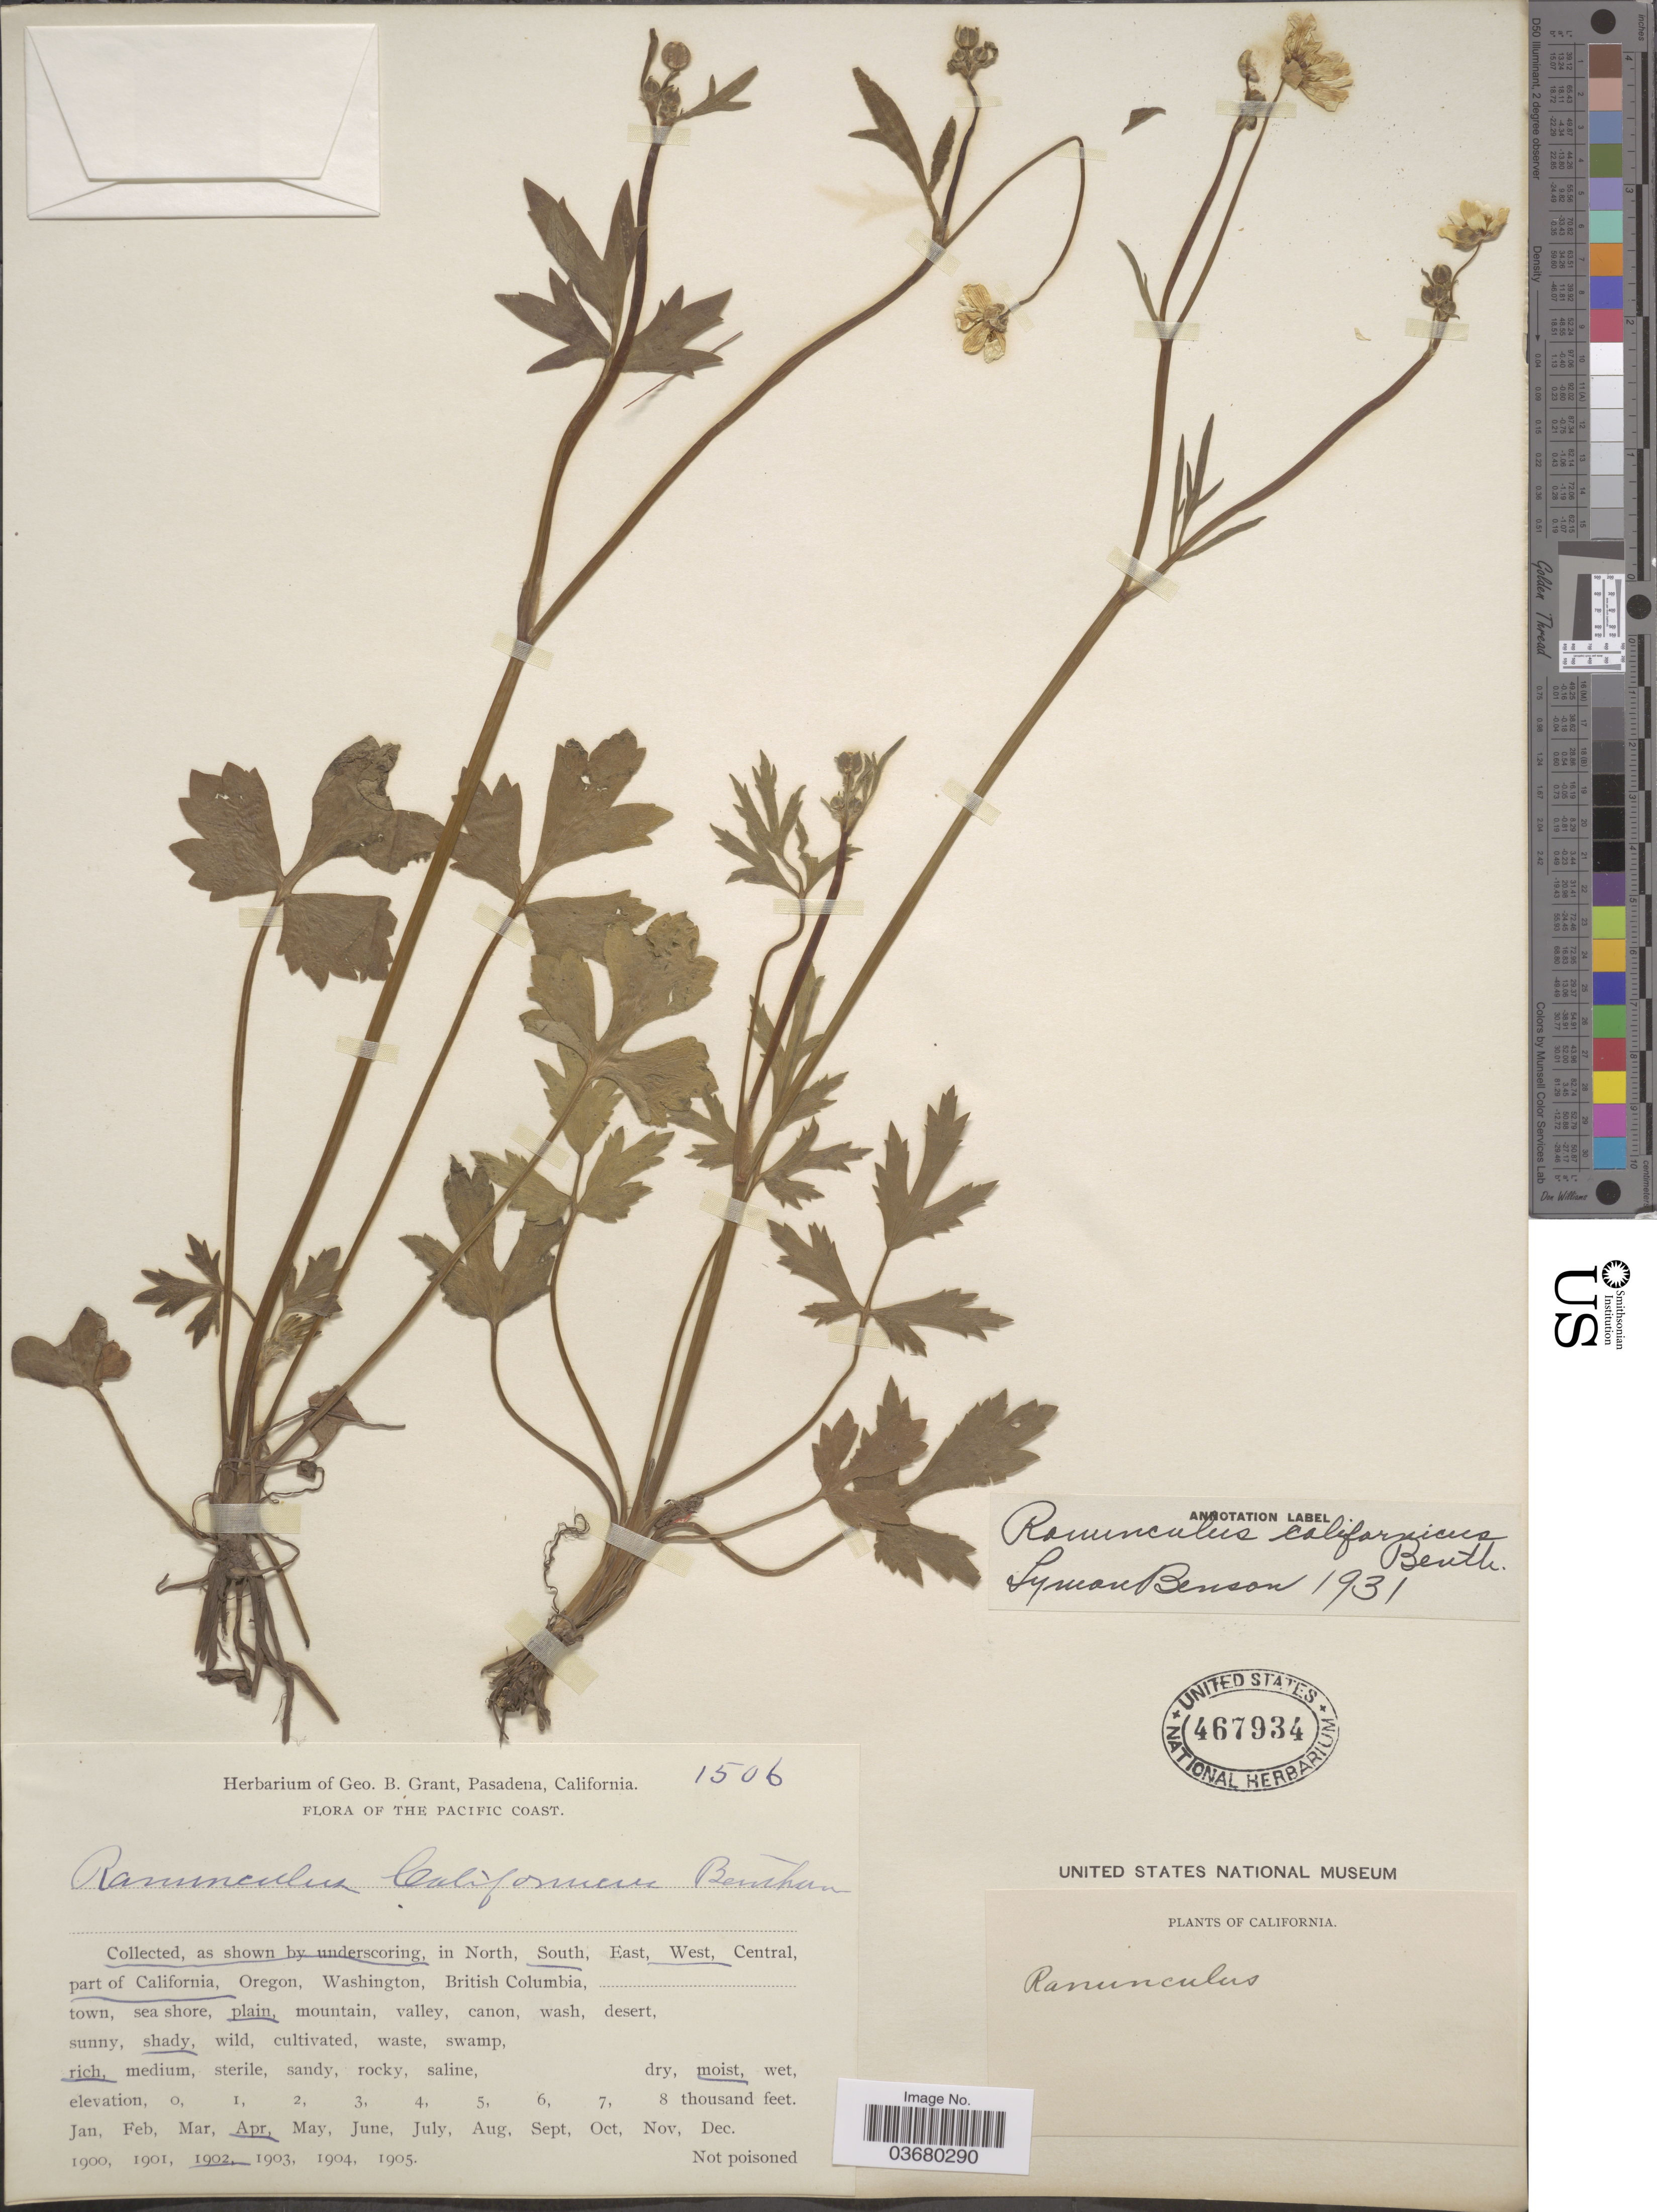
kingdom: Plantae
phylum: Tracheophyta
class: Magnoliopsida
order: Ranunculales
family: Ranunculaceae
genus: Ranunculus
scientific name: Ranunculus californicus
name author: Benth.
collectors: ex herb. Geo. B. Grant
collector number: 1506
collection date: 1902-04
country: United States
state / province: California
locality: The Pacific Coast. South West part of California.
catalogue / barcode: US 467934